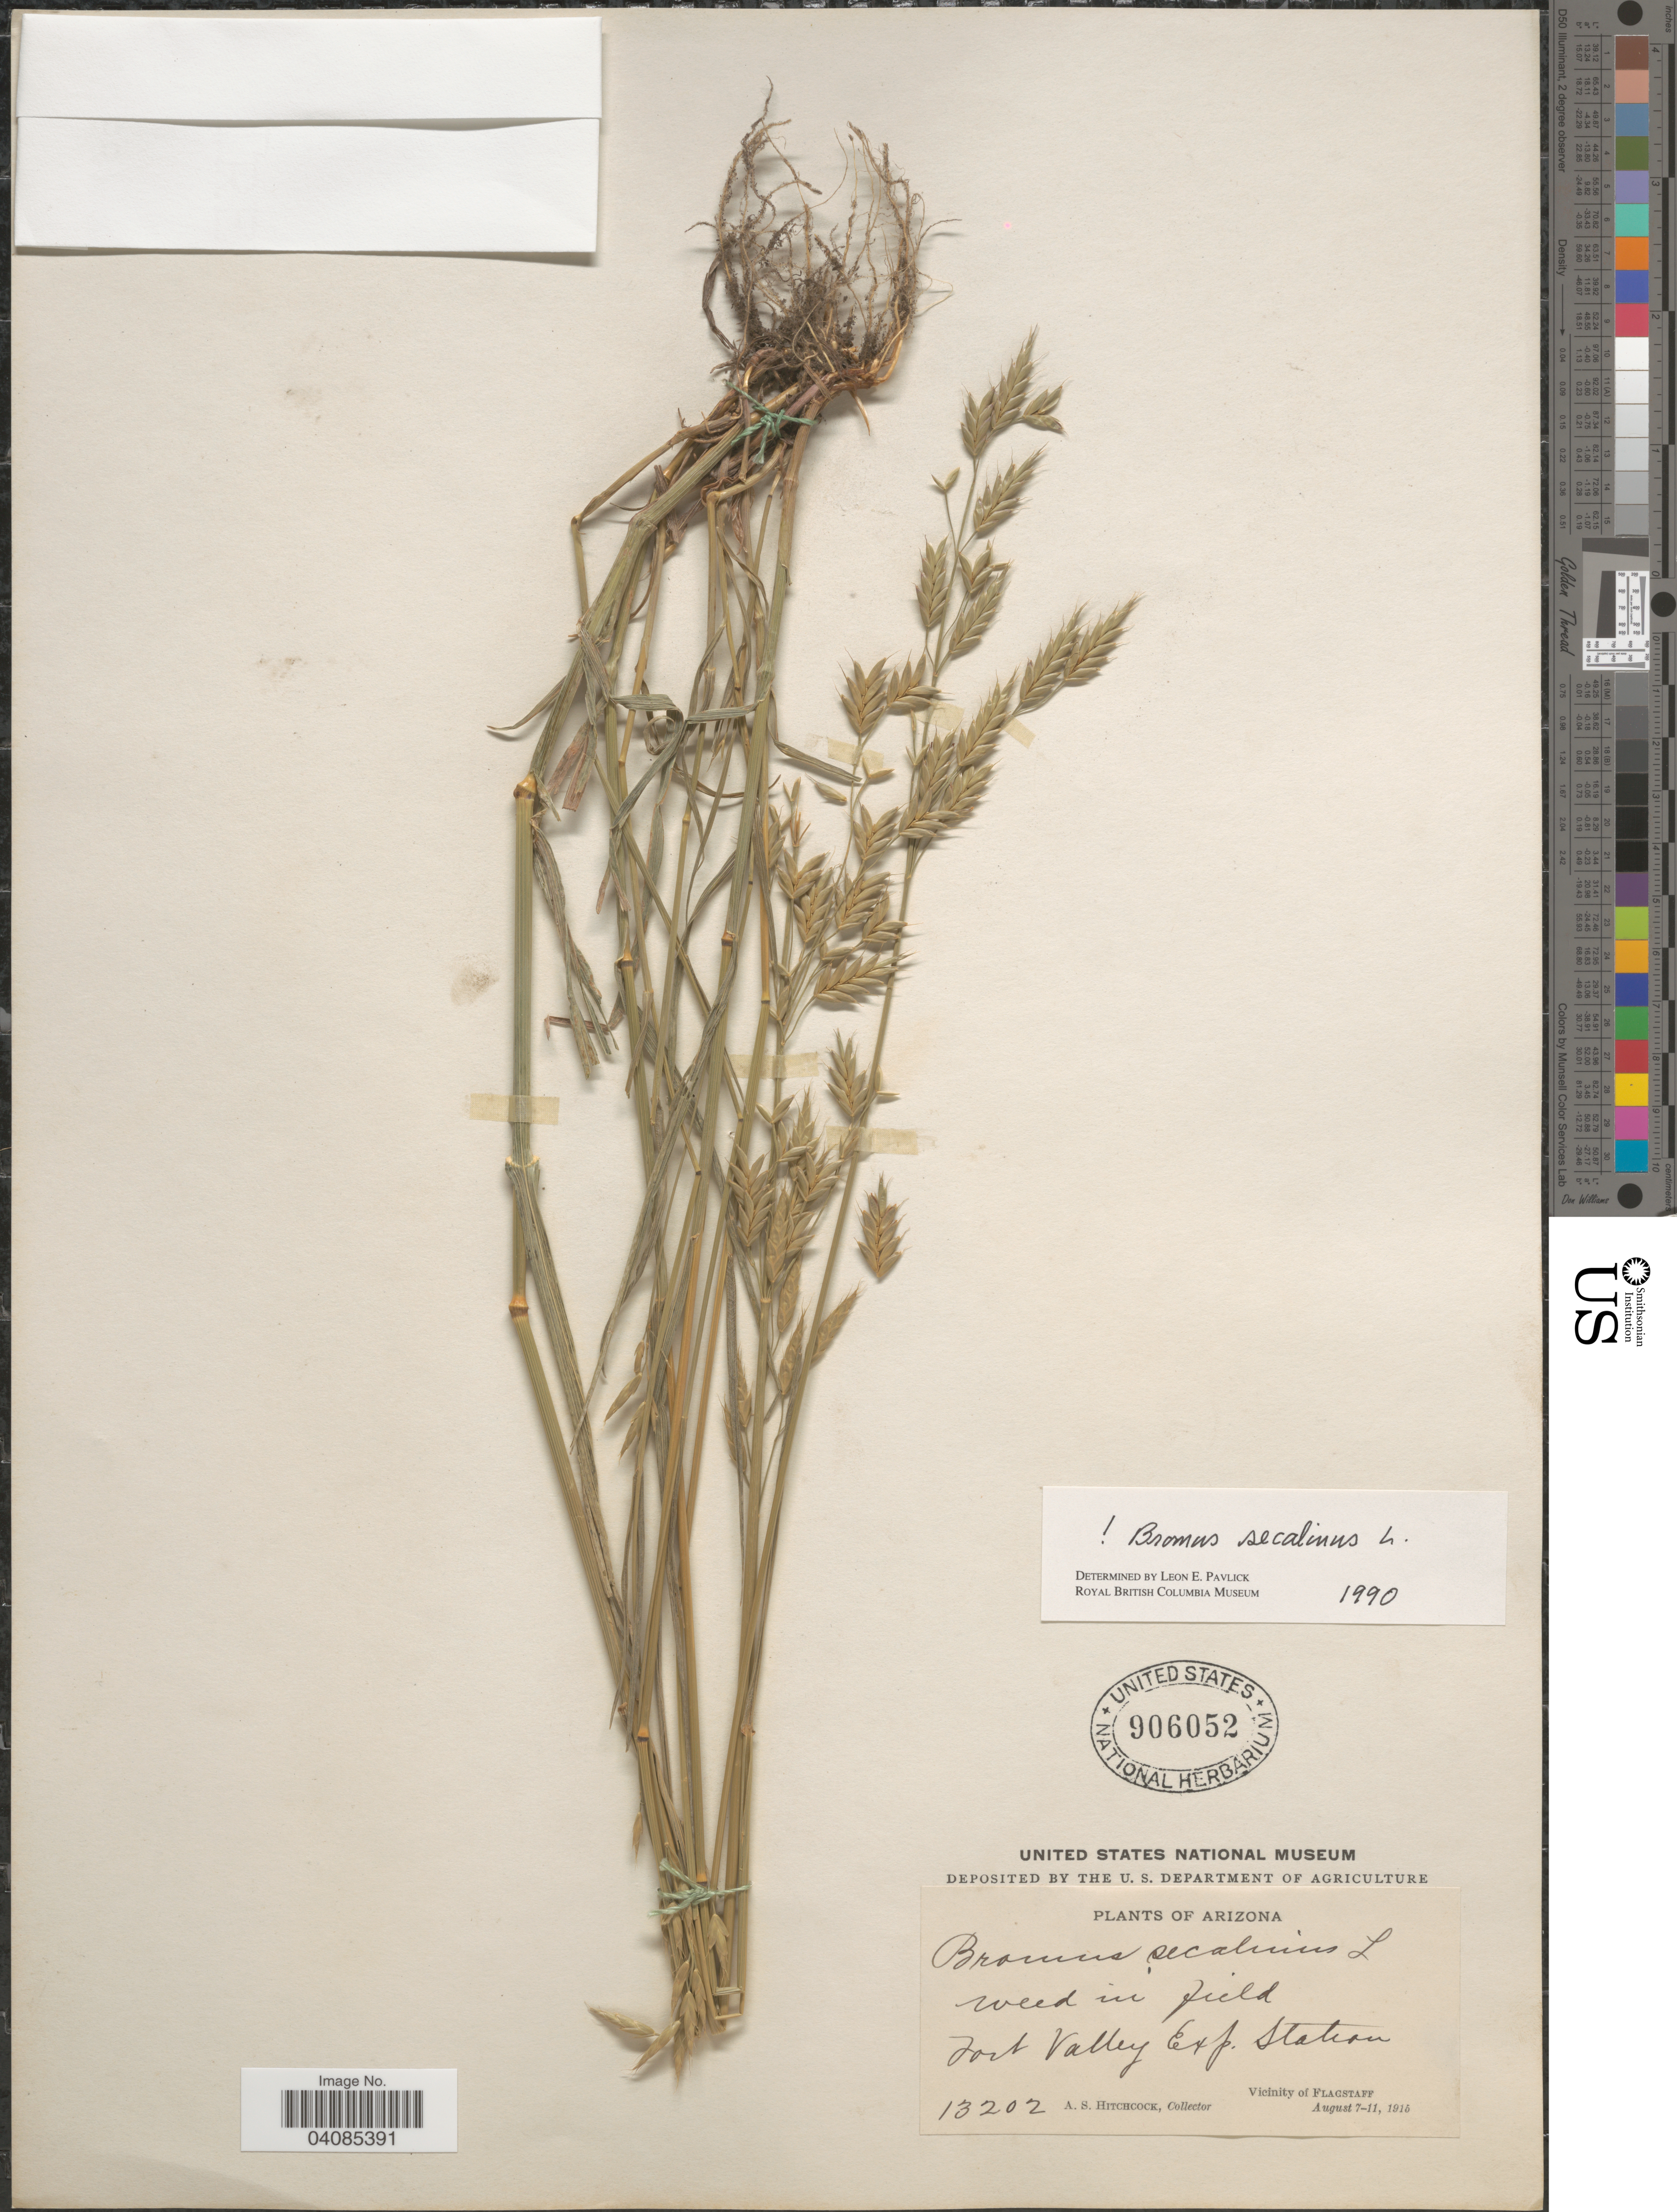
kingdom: Plantae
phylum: Tracheophyta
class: Liliopsida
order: Poales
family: Poaceae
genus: Bromus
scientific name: Bromus secalinus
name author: L.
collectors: A. S. Hitchcock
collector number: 13202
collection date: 1915-08-07/1915-08-11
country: United States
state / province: Arizona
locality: Fort Valley Exp. Station. Vicinity of Flagstaff.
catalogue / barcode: US 906052